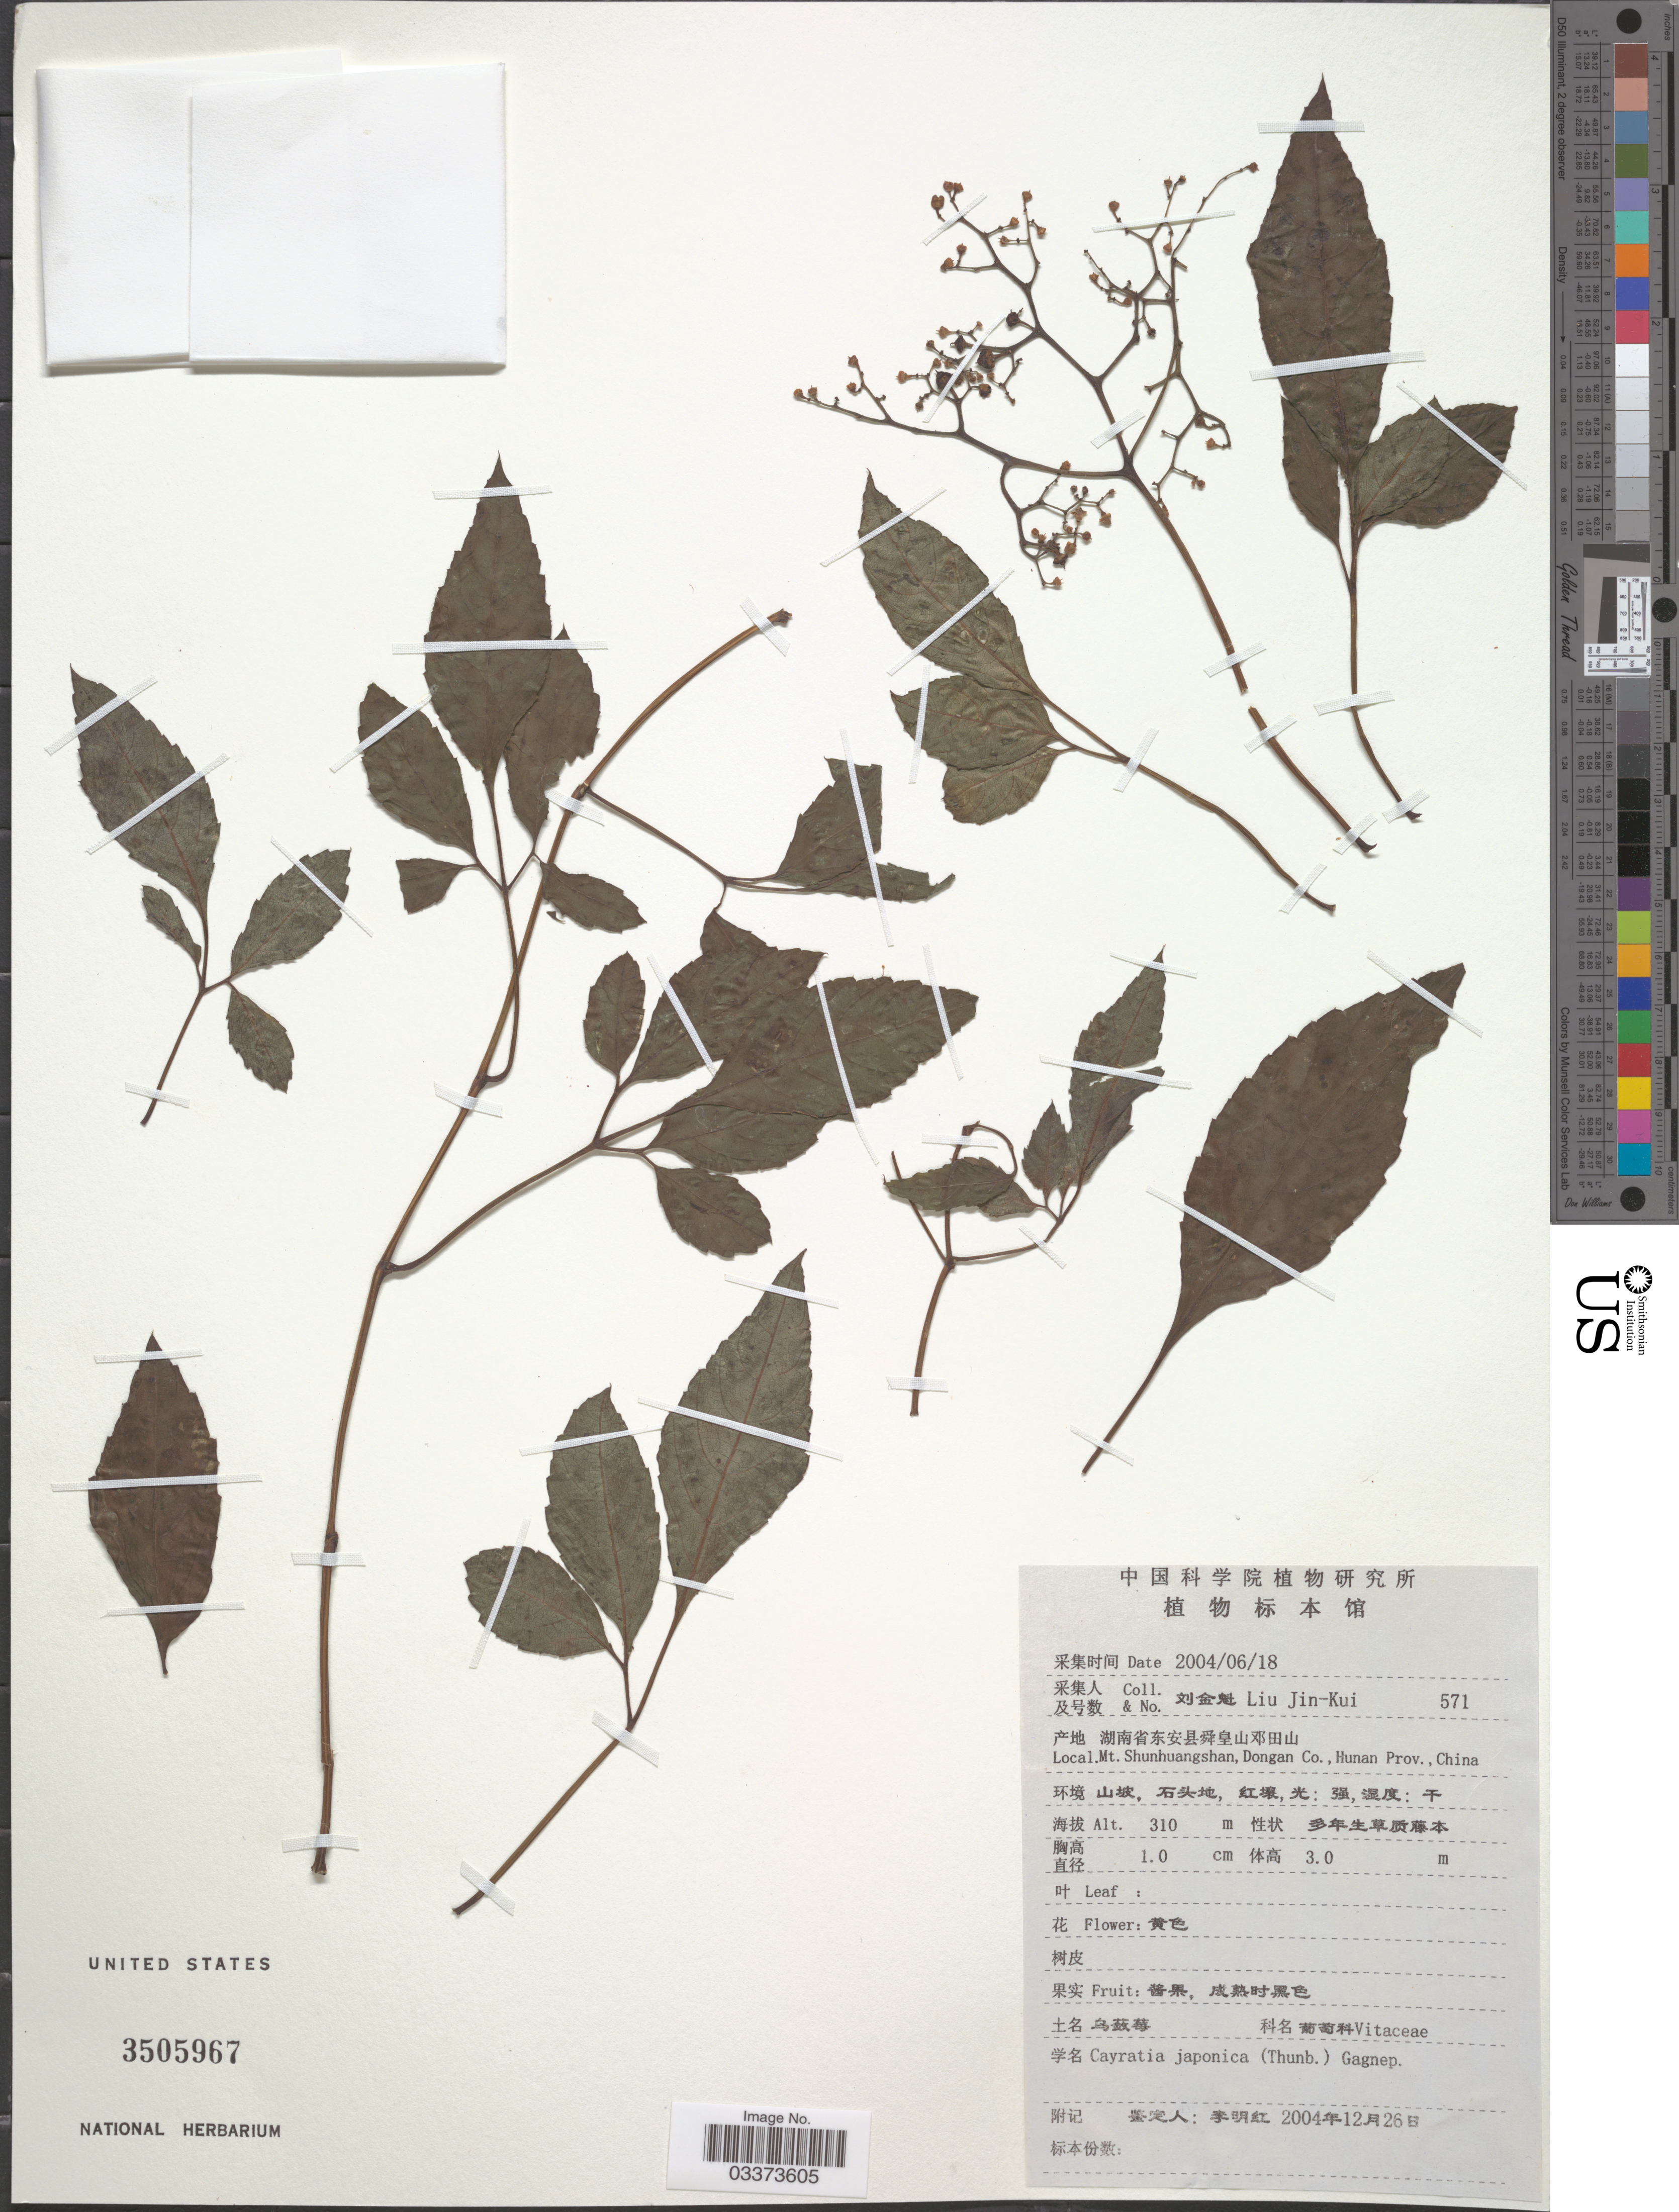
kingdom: Plantae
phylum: Tracheophyta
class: Magnoliopsida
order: Vitales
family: Vitaceae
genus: Causonis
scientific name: Causonis japonica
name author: (Thunb.) Raf.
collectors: Liu Jin-Kui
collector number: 571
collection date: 2004-06-18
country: China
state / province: Hunan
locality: X. Mt. Shunhuangshan, Dongan Co. X.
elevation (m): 310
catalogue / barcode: US 3505967